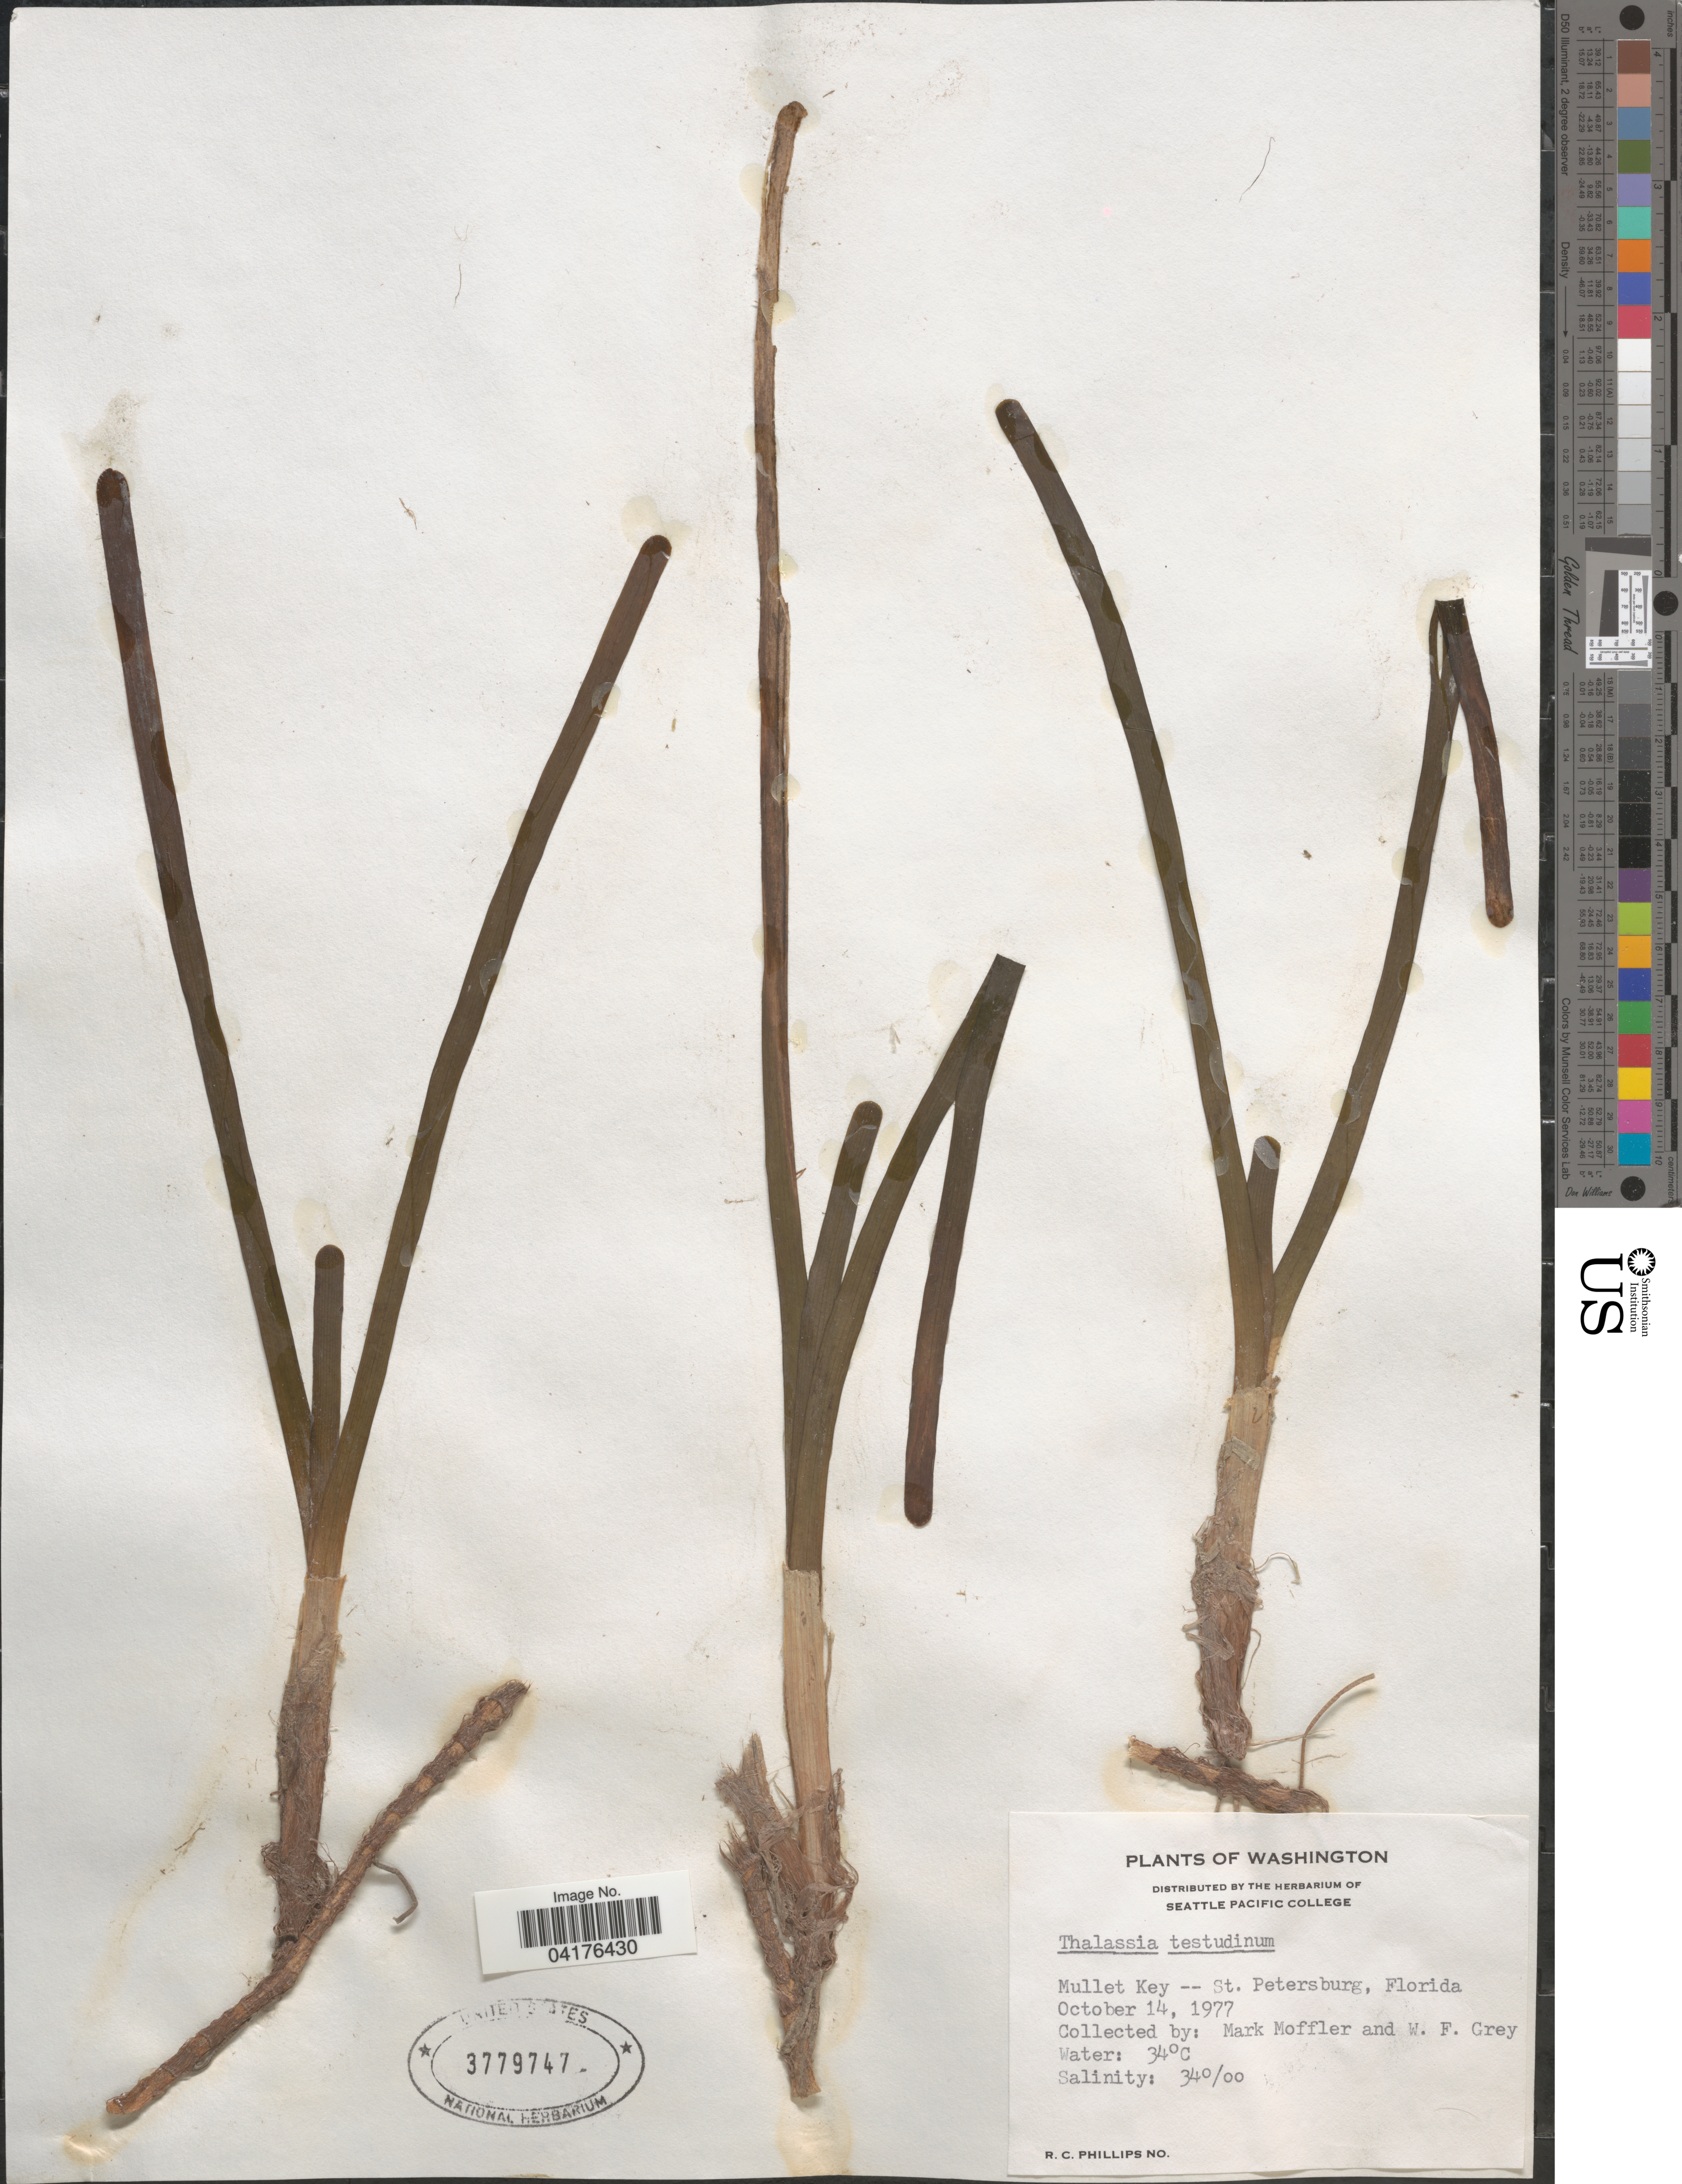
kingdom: Plantae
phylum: Tracheophyta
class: Liliopsida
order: Alismatales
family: Hydrocharitaceae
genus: Thalassia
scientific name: Thalassia testudinum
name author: Banks & Sol. ex K.D. Koenig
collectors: M. Moffler & W. Grey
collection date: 1977-10-14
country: United States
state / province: Florida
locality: Mullet Key -- St. Petersburg.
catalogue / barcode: US 3779747